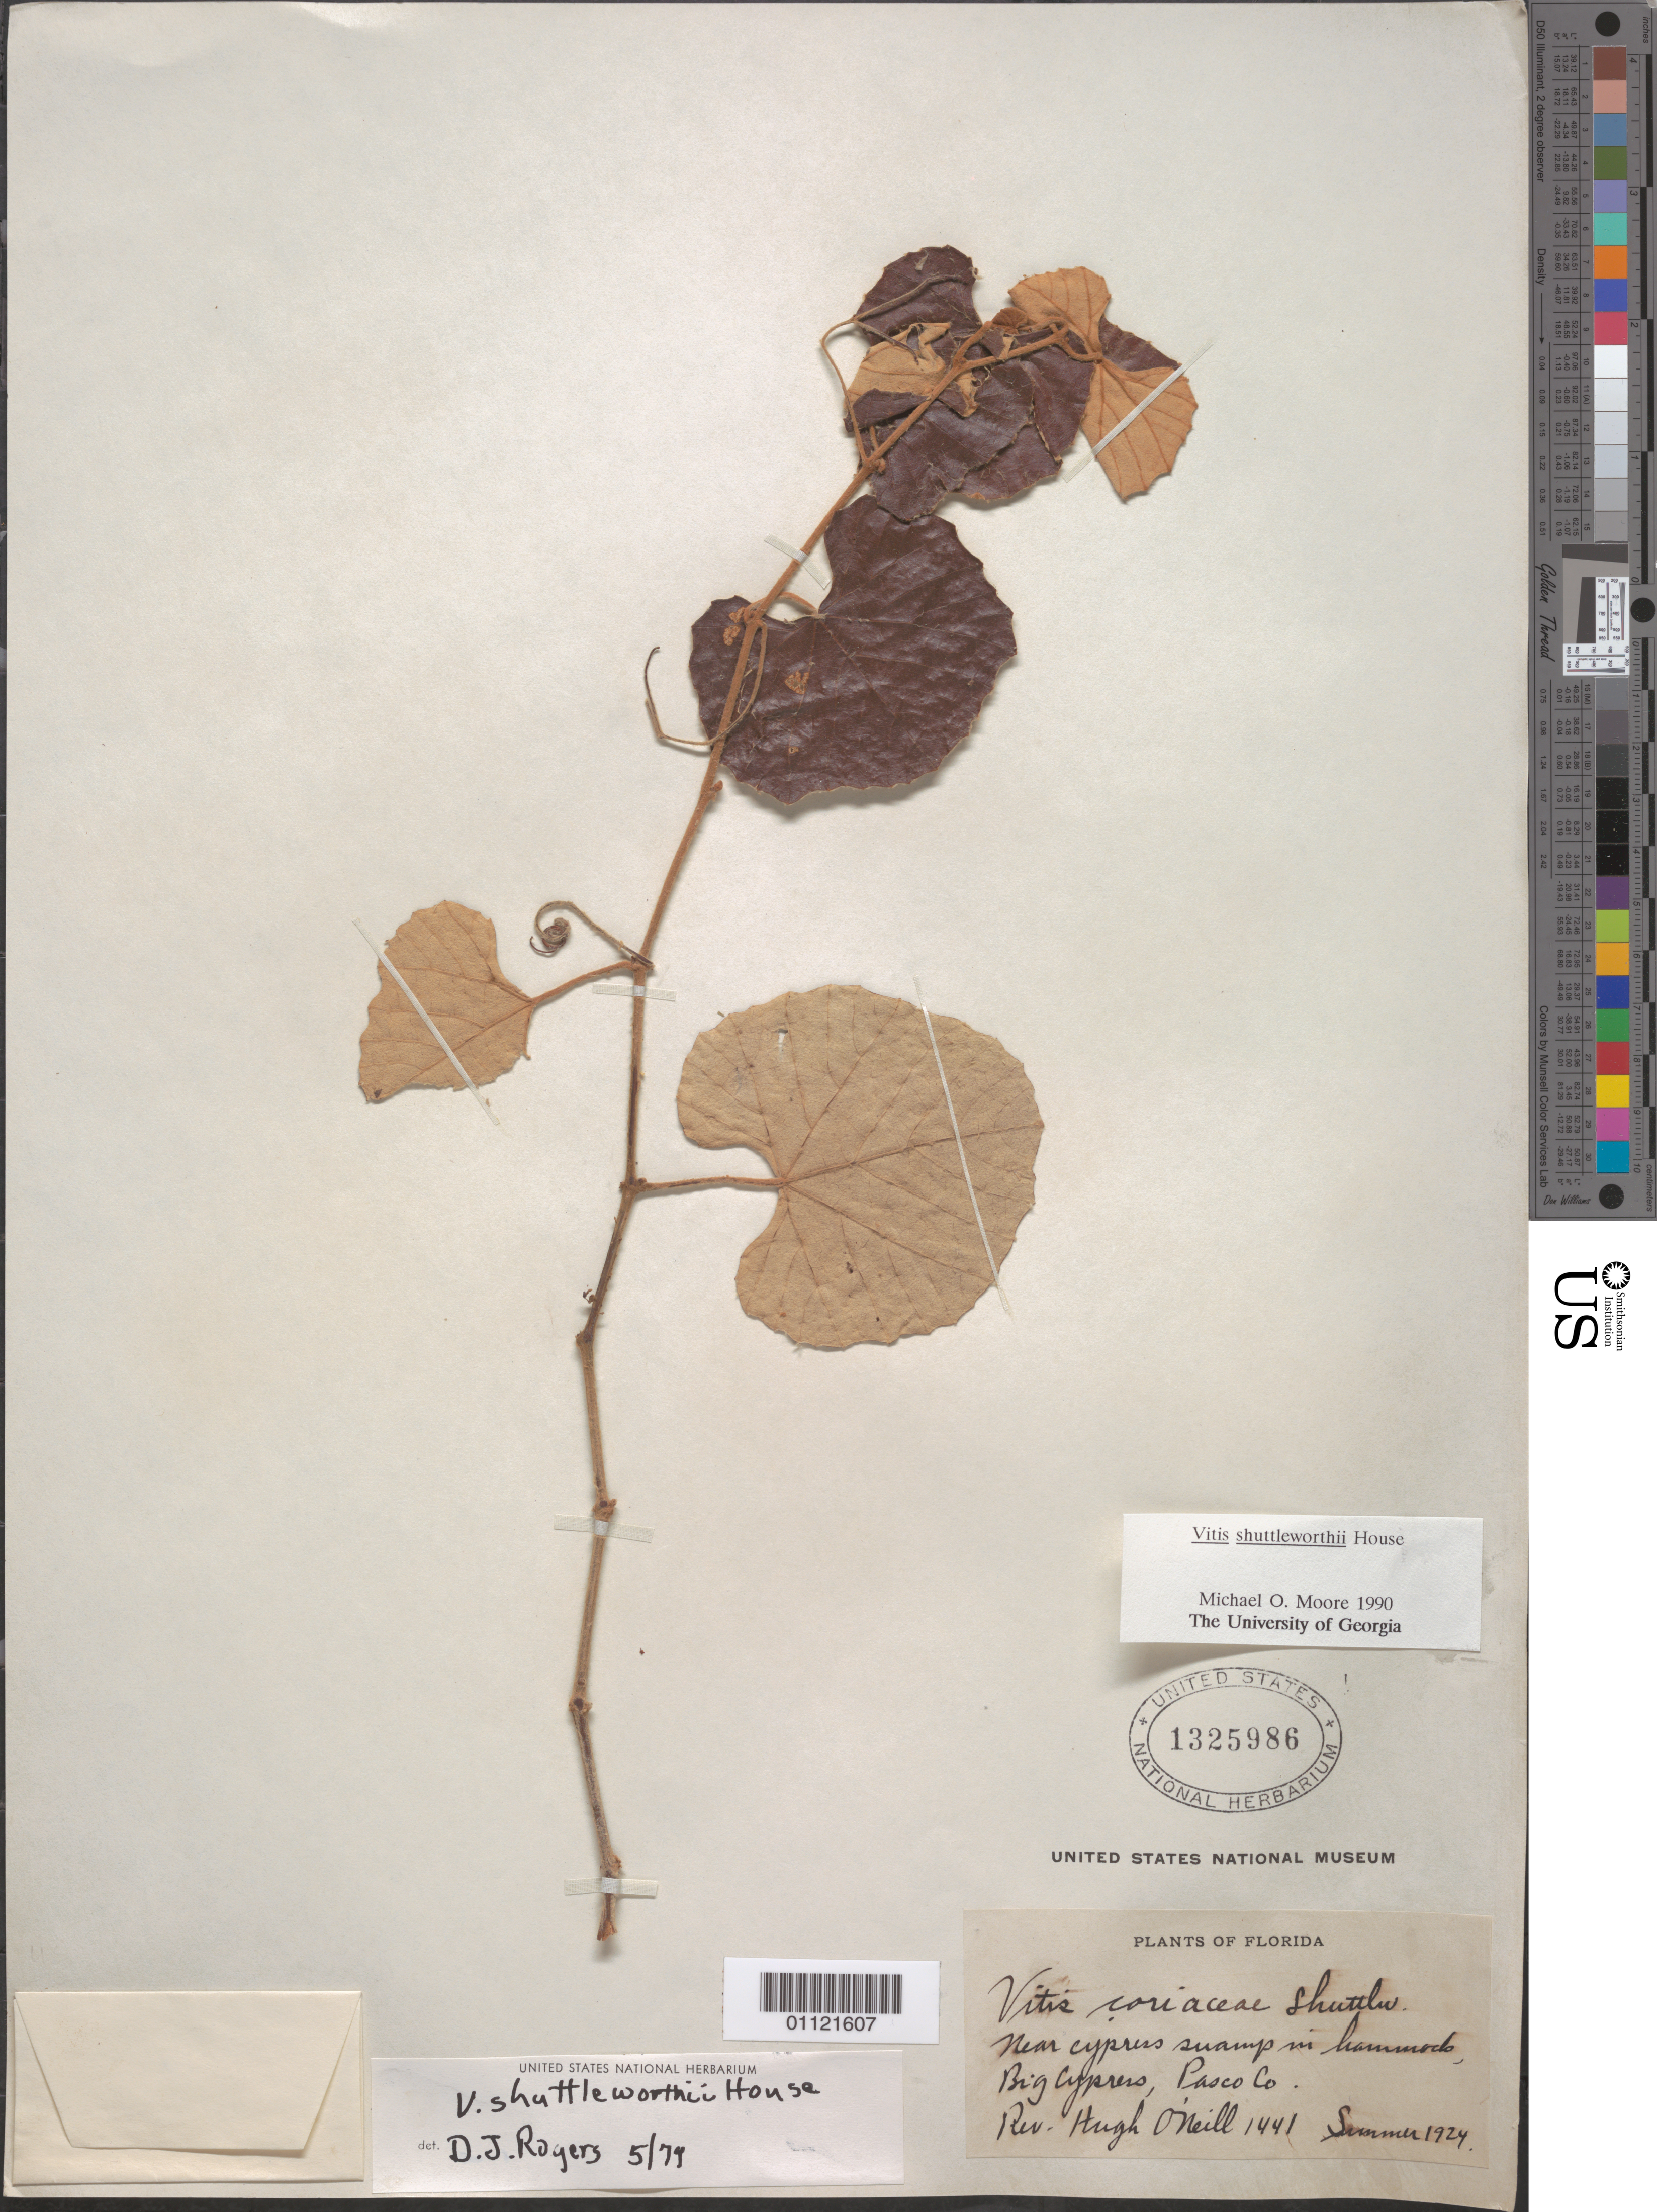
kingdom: Plantae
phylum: Tracheophyta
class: Magnoliopsida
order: Vitales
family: Vitaceae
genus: Vitis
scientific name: Vitis shuttleworthii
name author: House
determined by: Rogers, D. J.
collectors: H. O'Neill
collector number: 1441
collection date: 1924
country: United States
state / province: Florida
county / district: Pasco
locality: Near cypress swamps in hammock, Big Cypress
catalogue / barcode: US 1325986